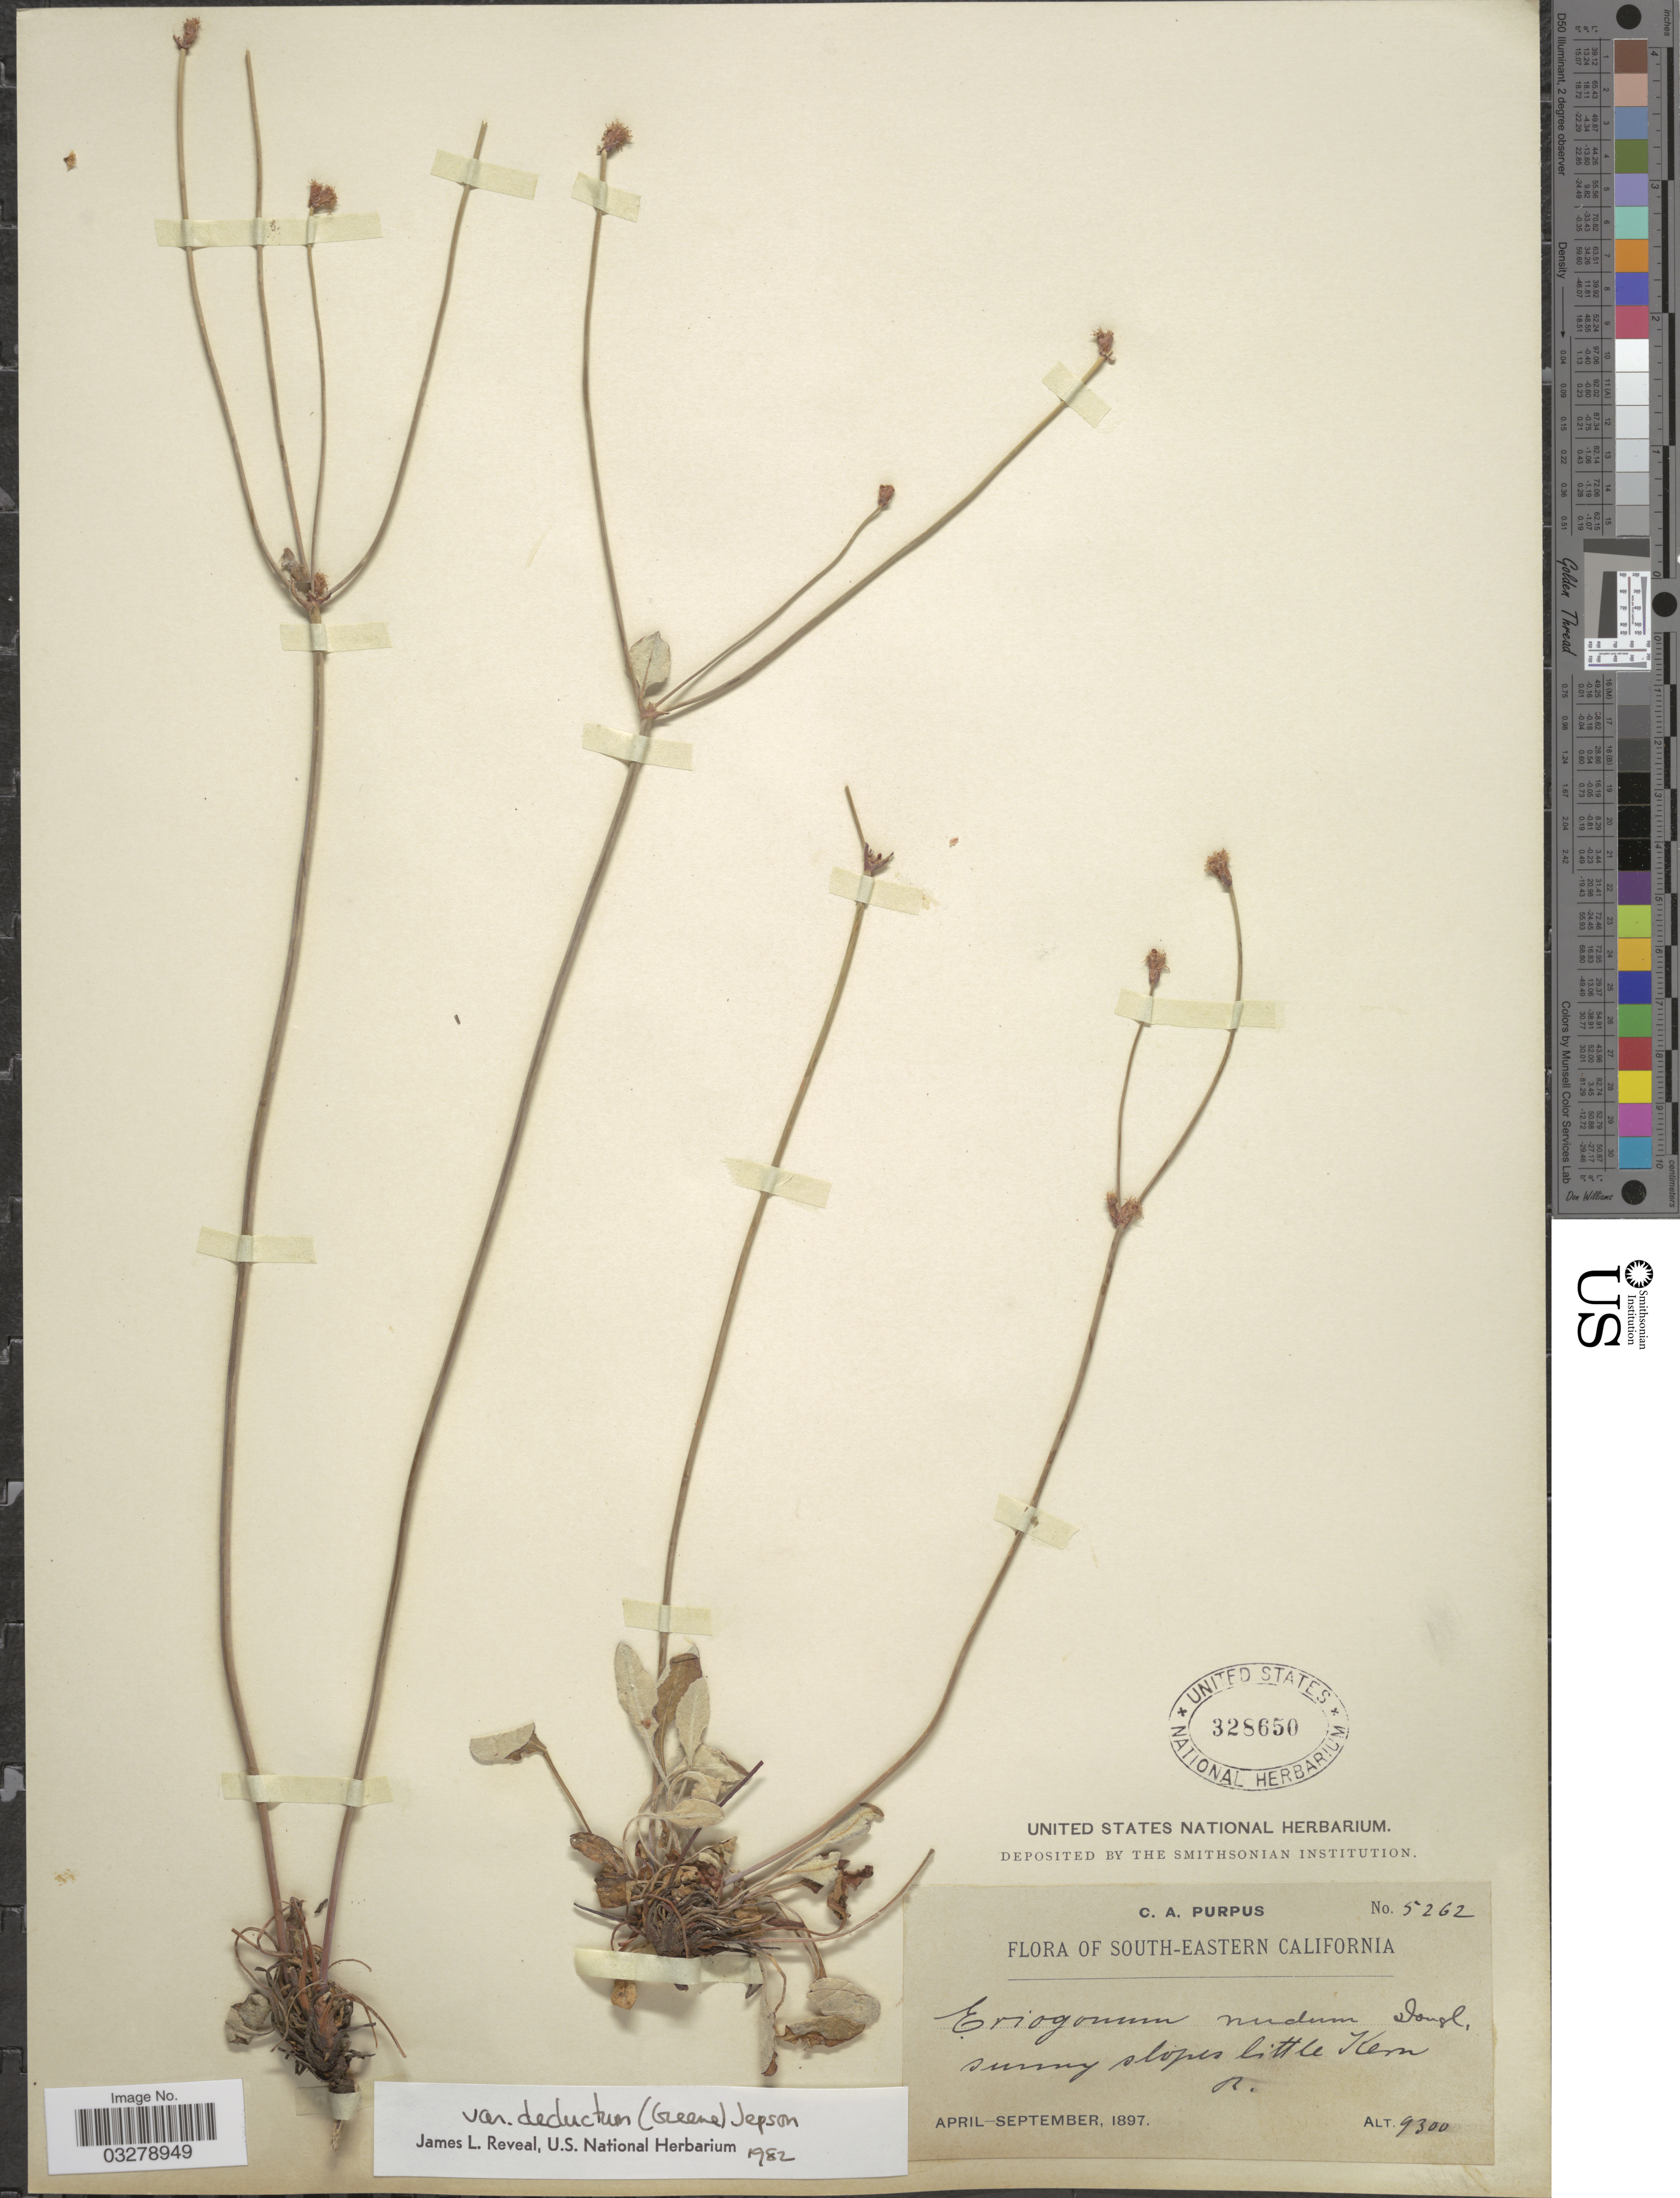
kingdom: Plantae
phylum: Tracheophyta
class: Magnoliopsida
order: Caryophyllales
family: Polygonaceae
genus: Eriogonum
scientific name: Eriogonum nudum var. deductum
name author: (Greene) Jeps.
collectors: C. A. Purpus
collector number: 5262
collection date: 1897-04/1897-09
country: United States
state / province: California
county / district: Kern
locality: South-Eastern California, sunny slopes Little Kern R.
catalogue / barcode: US 328650